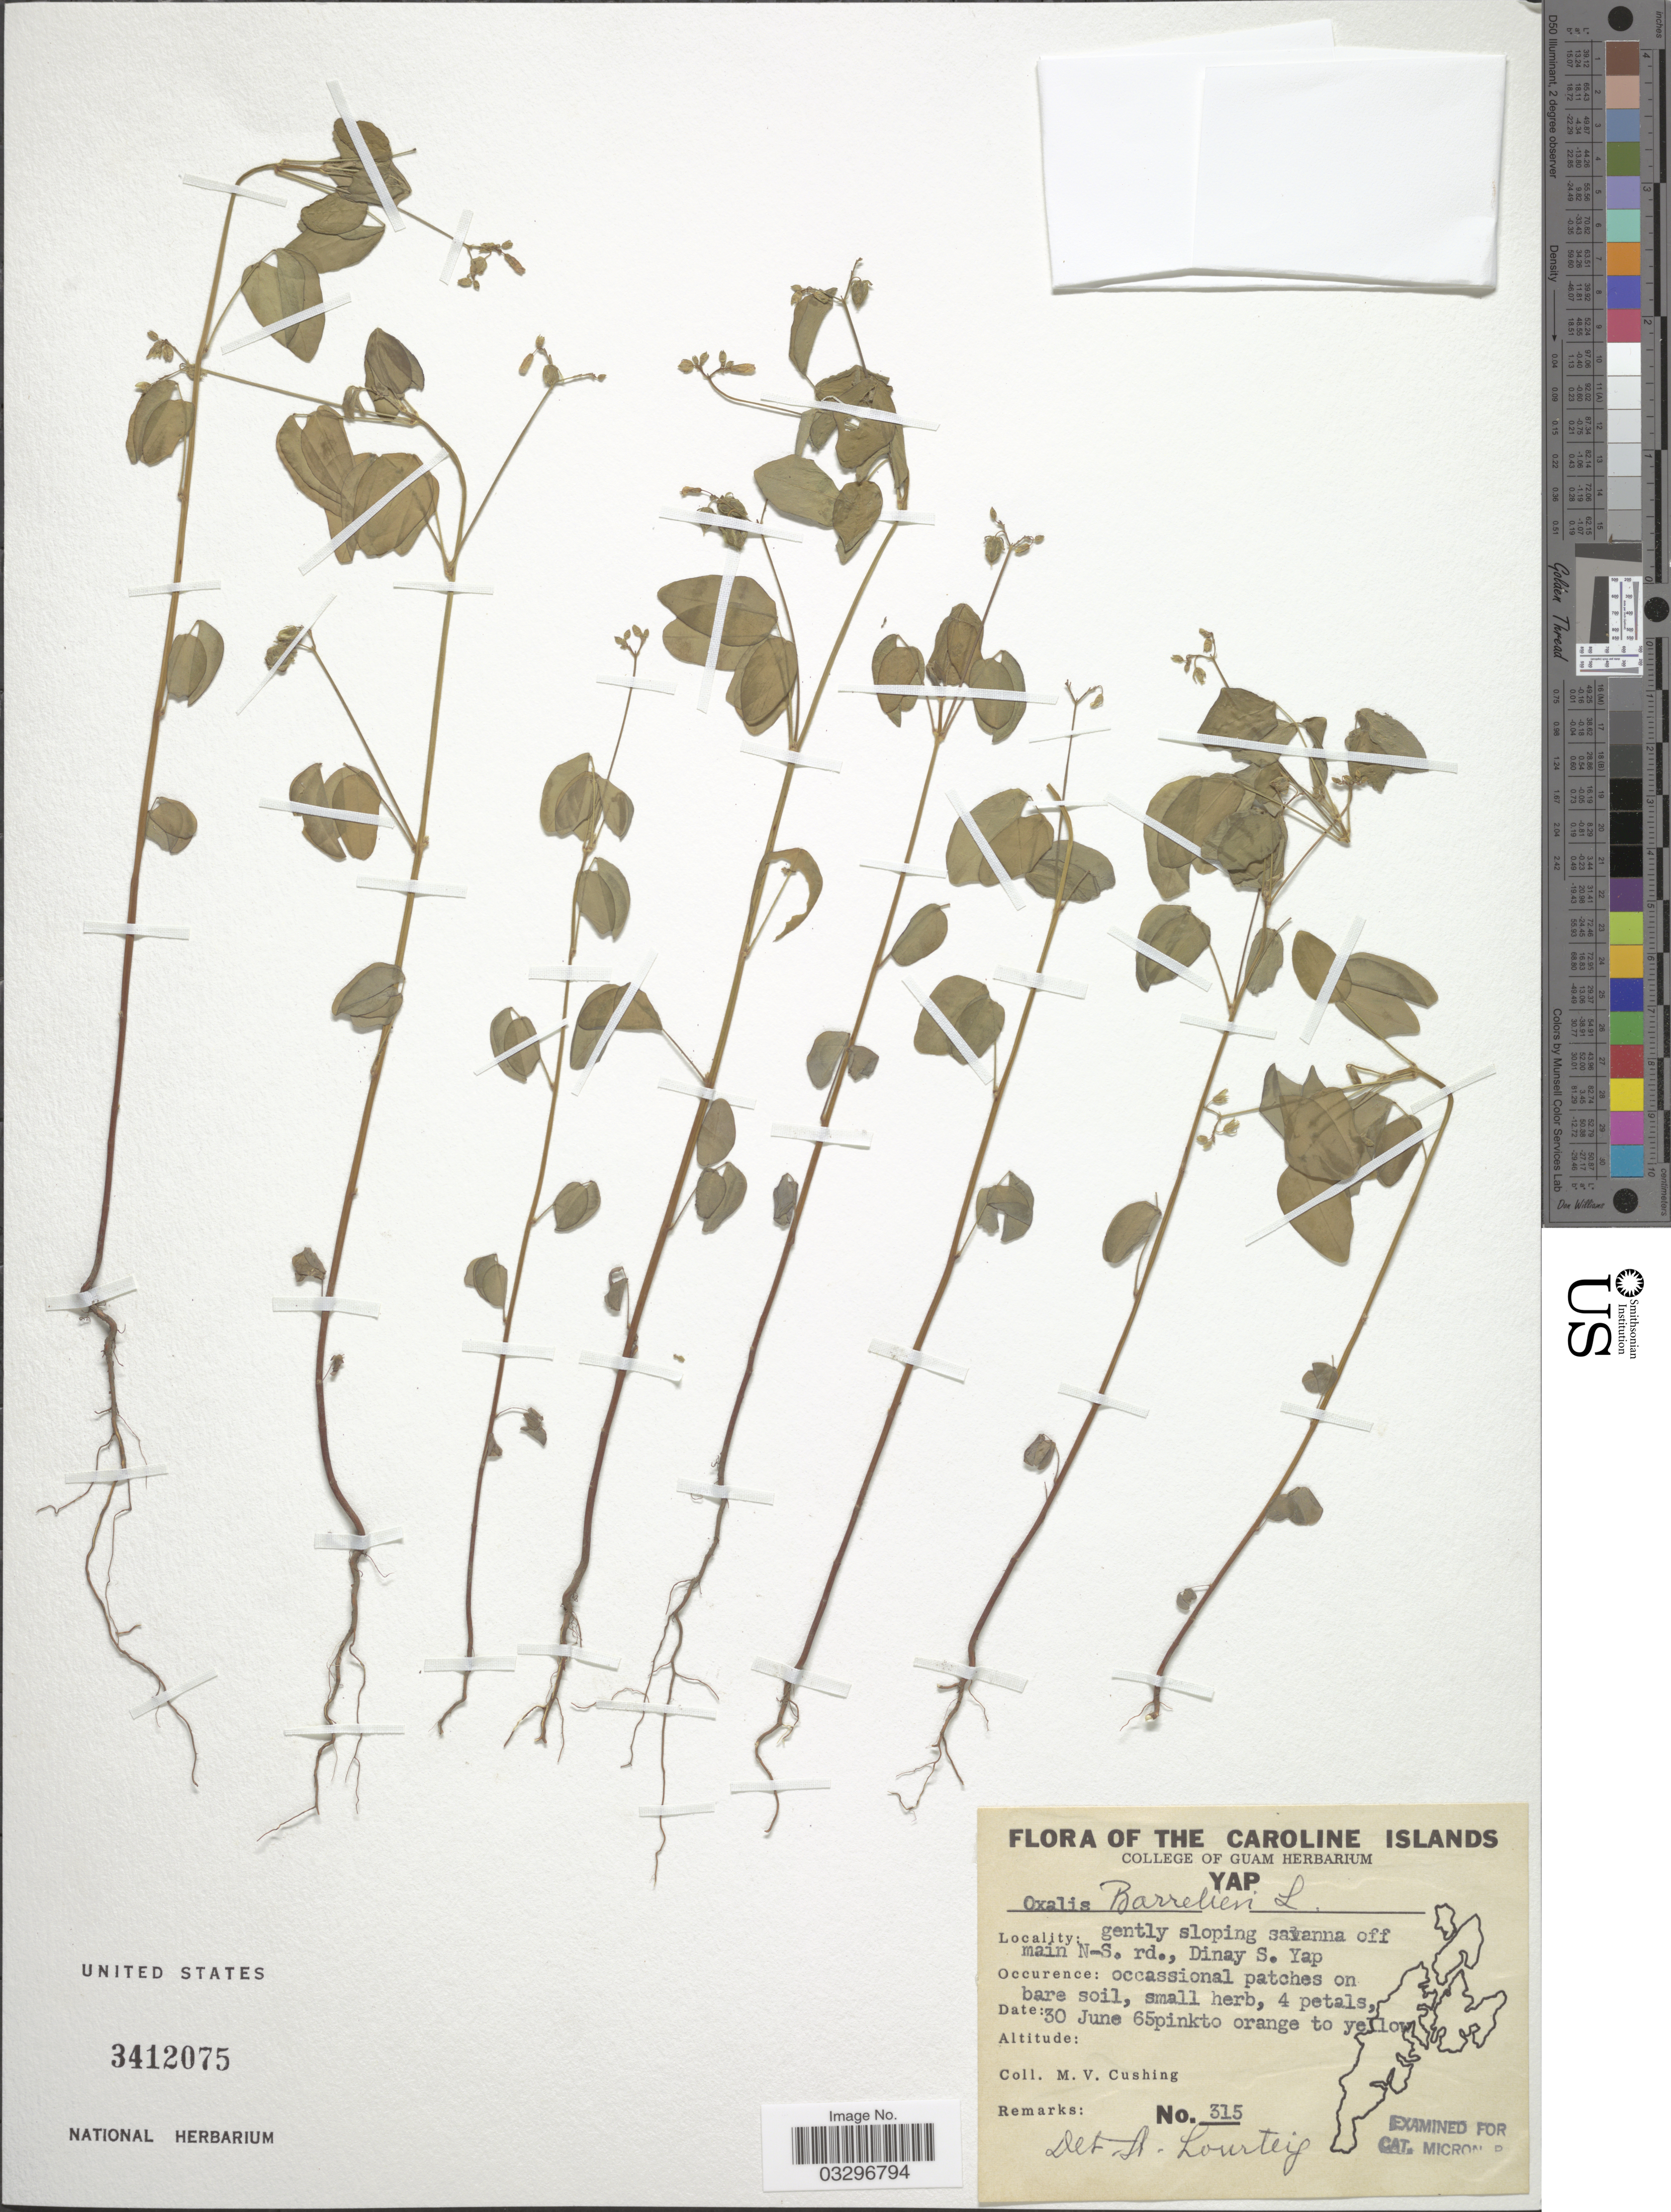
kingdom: Plantae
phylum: Tracheophyta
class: Magnoliopsida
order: Oxalidales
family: Oxalidaceae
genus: Oxalis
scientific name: Oxalis barrelieri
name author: L.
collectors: M. V. Cushing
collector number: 315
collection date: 1965-06-30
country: Micronesia, Federated States of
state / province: Yap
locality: Caroline Islands. Gently sloping savanna off main N-S. rd., Dinay S. Yap.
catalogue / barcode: US 3412075